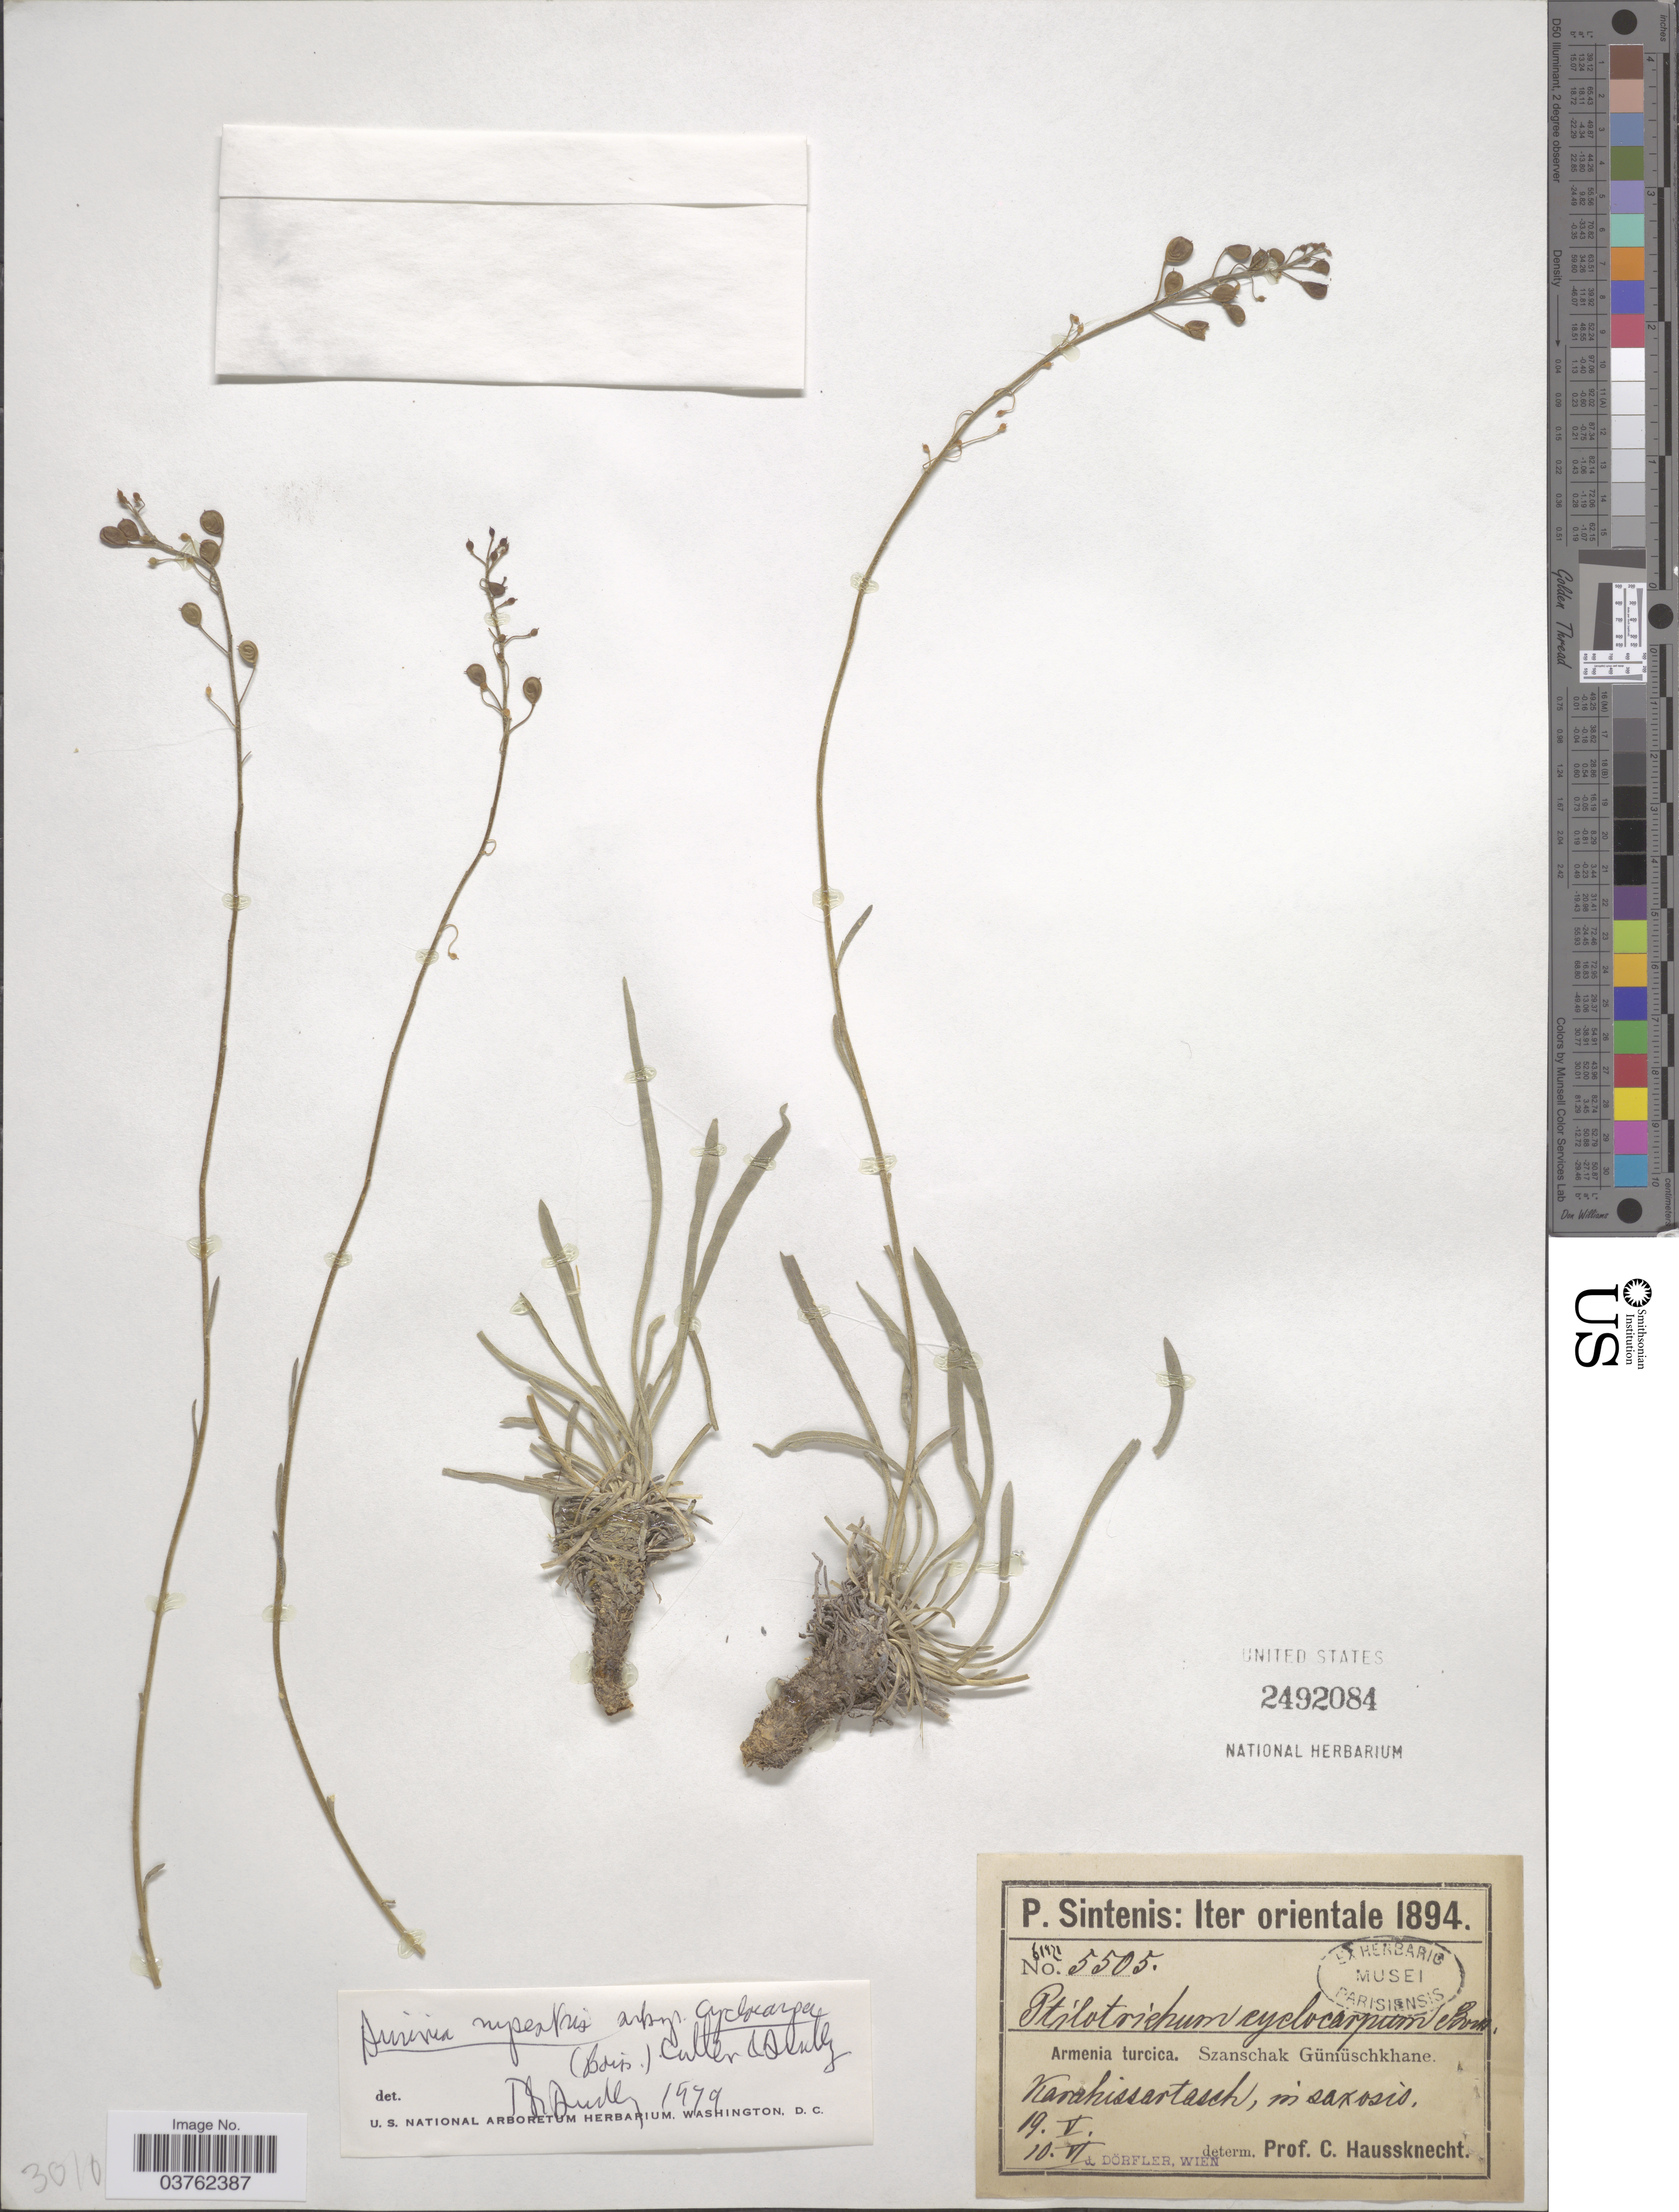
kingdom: Plantae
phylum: Tracheophyta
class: Magnoliopsida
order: Brassicales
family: Brassicaceae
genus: Aurinia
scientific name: Aurinia rupestris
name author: Cullen & T.R. Dudley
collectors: P. Sintenis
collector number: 5505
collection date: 1894-05-19/1894-06-10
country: Turkey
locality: Iter orientale. Armenia turcica. Szanschak Gümüschkhane. Kanhissartasch [interpreted].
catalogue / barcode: US 2492084